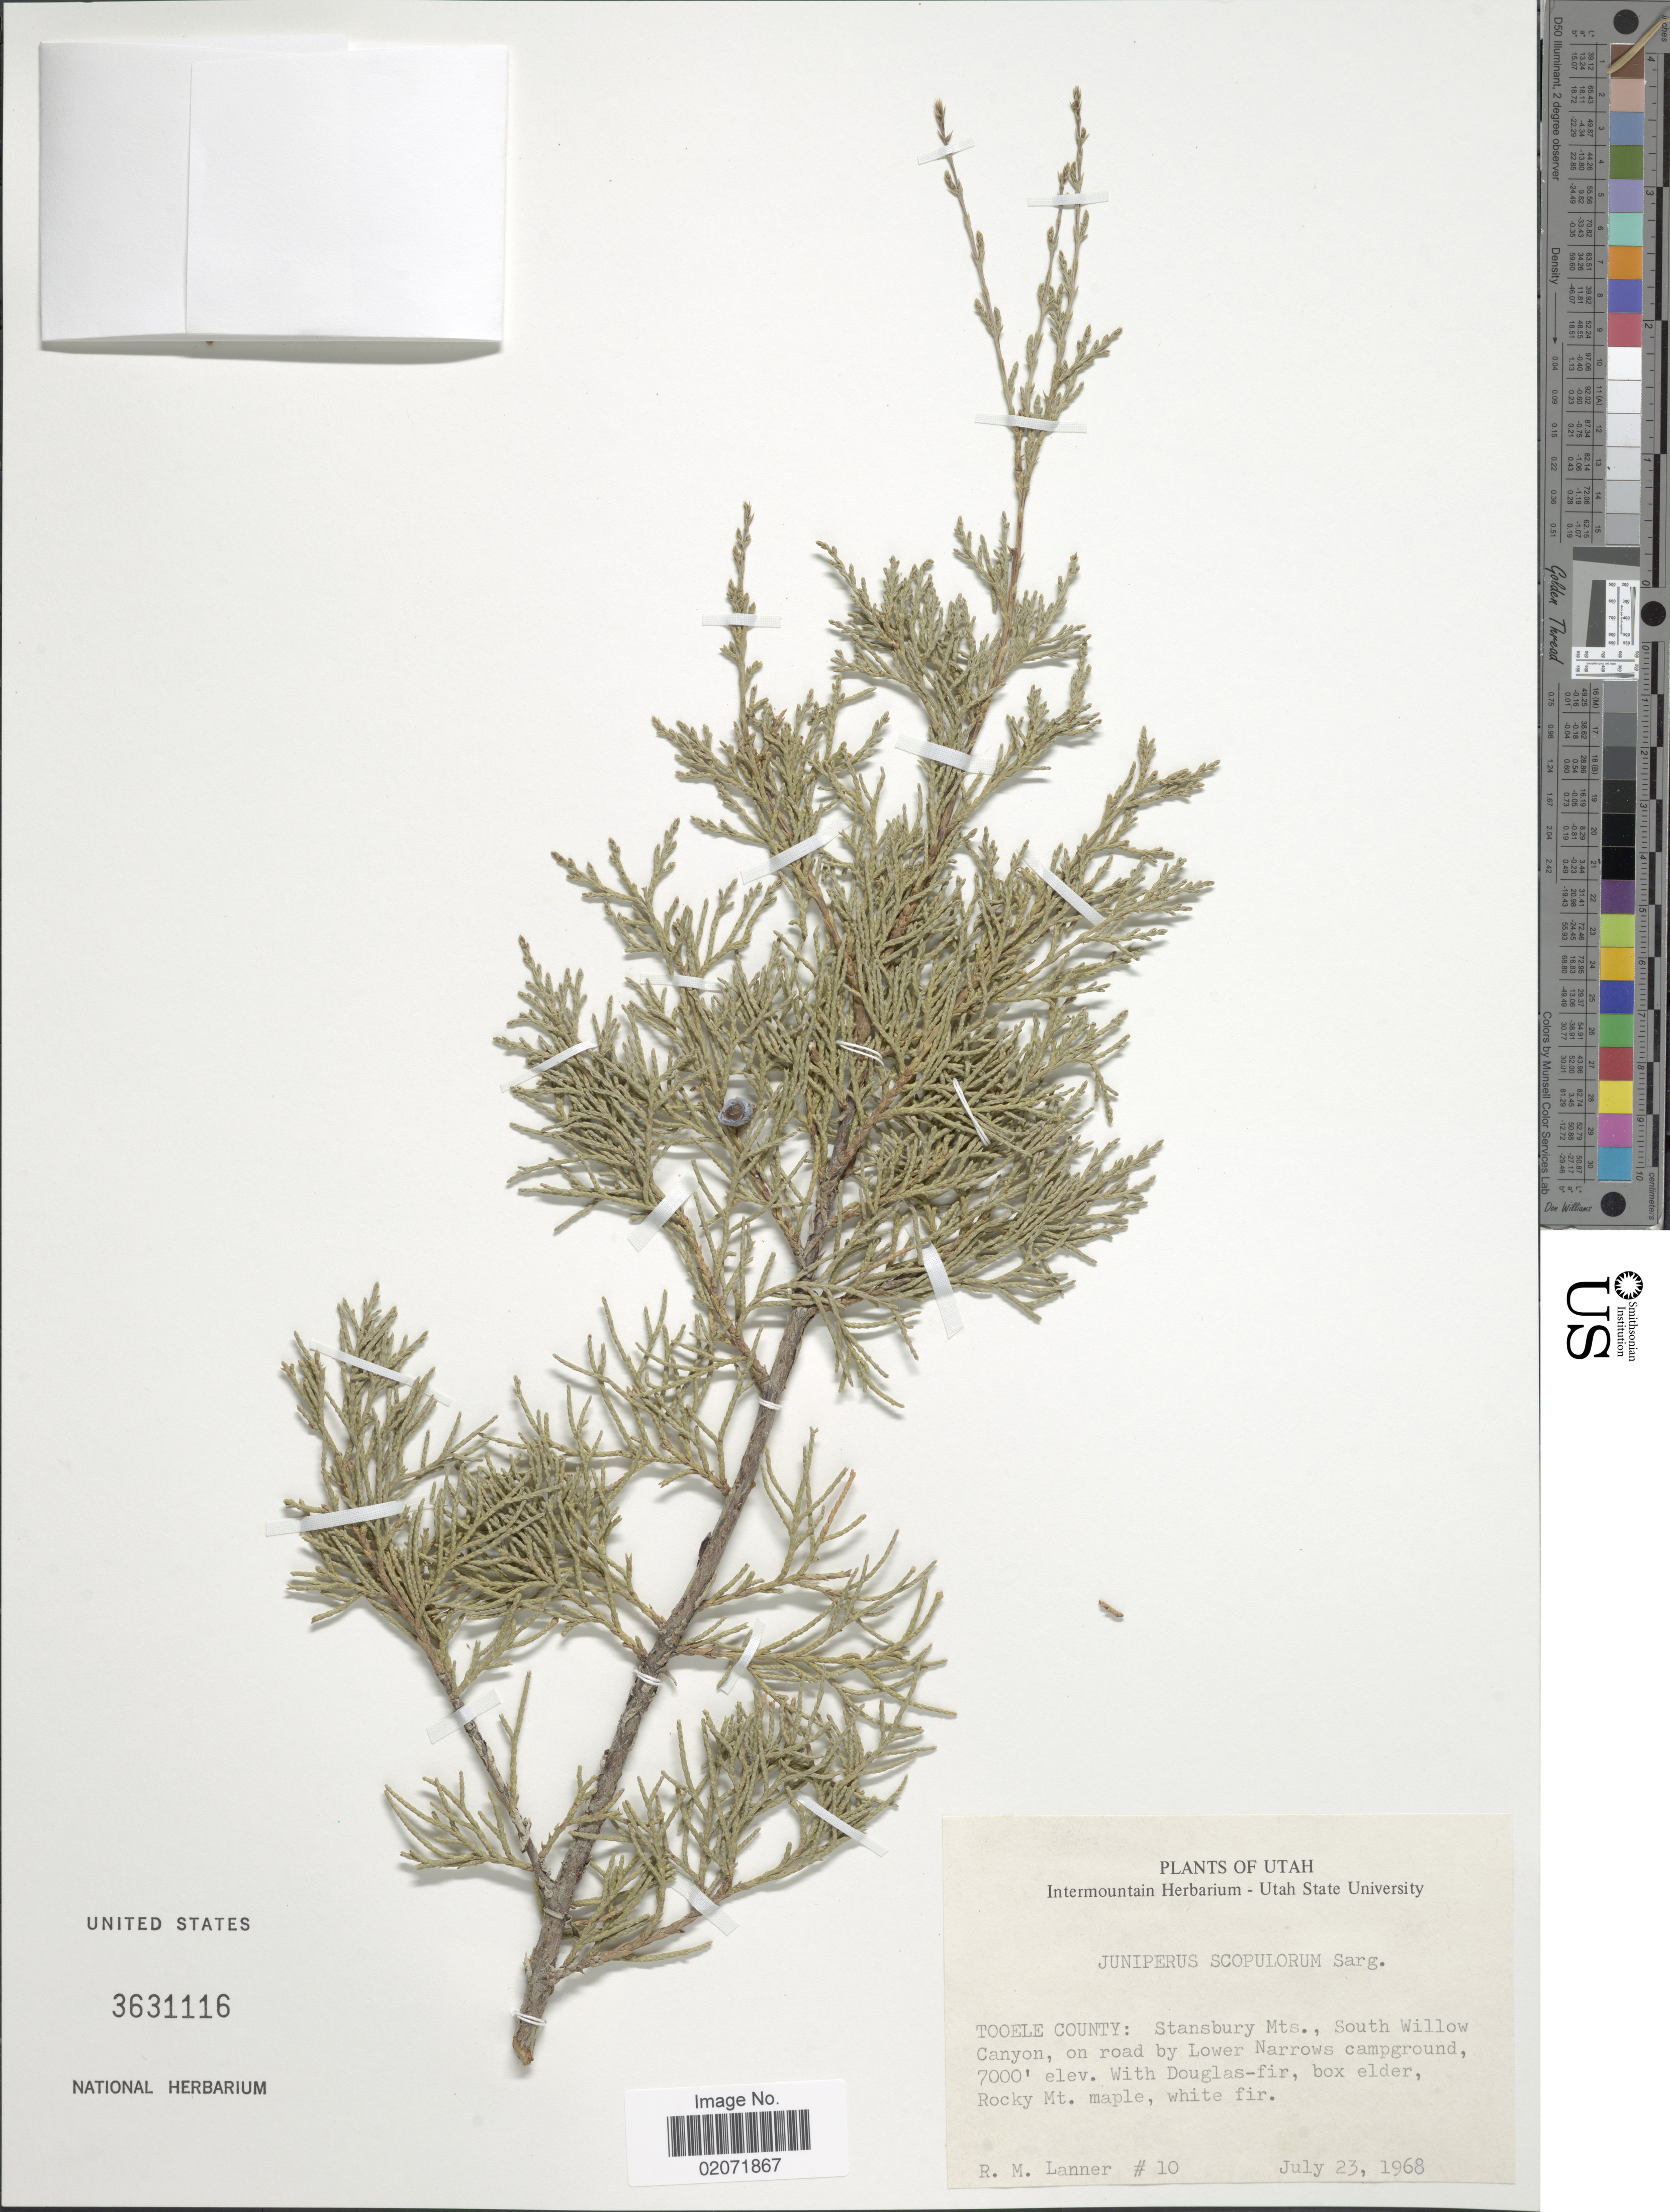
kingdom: Plantae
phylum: Tracheophyta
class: Pinopsida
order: Pinales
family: Cupressaceae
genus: Juniperus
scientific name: Juniperus scopulorum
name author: Sarg.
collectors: R. Lanner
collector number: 10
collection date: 1968-07-23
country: United States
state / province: Utah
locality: Tooele County: Stansbury Mts., South Willow Canyon, on road by Lower Narrows campground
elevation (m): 2134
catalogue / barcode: US 3631116